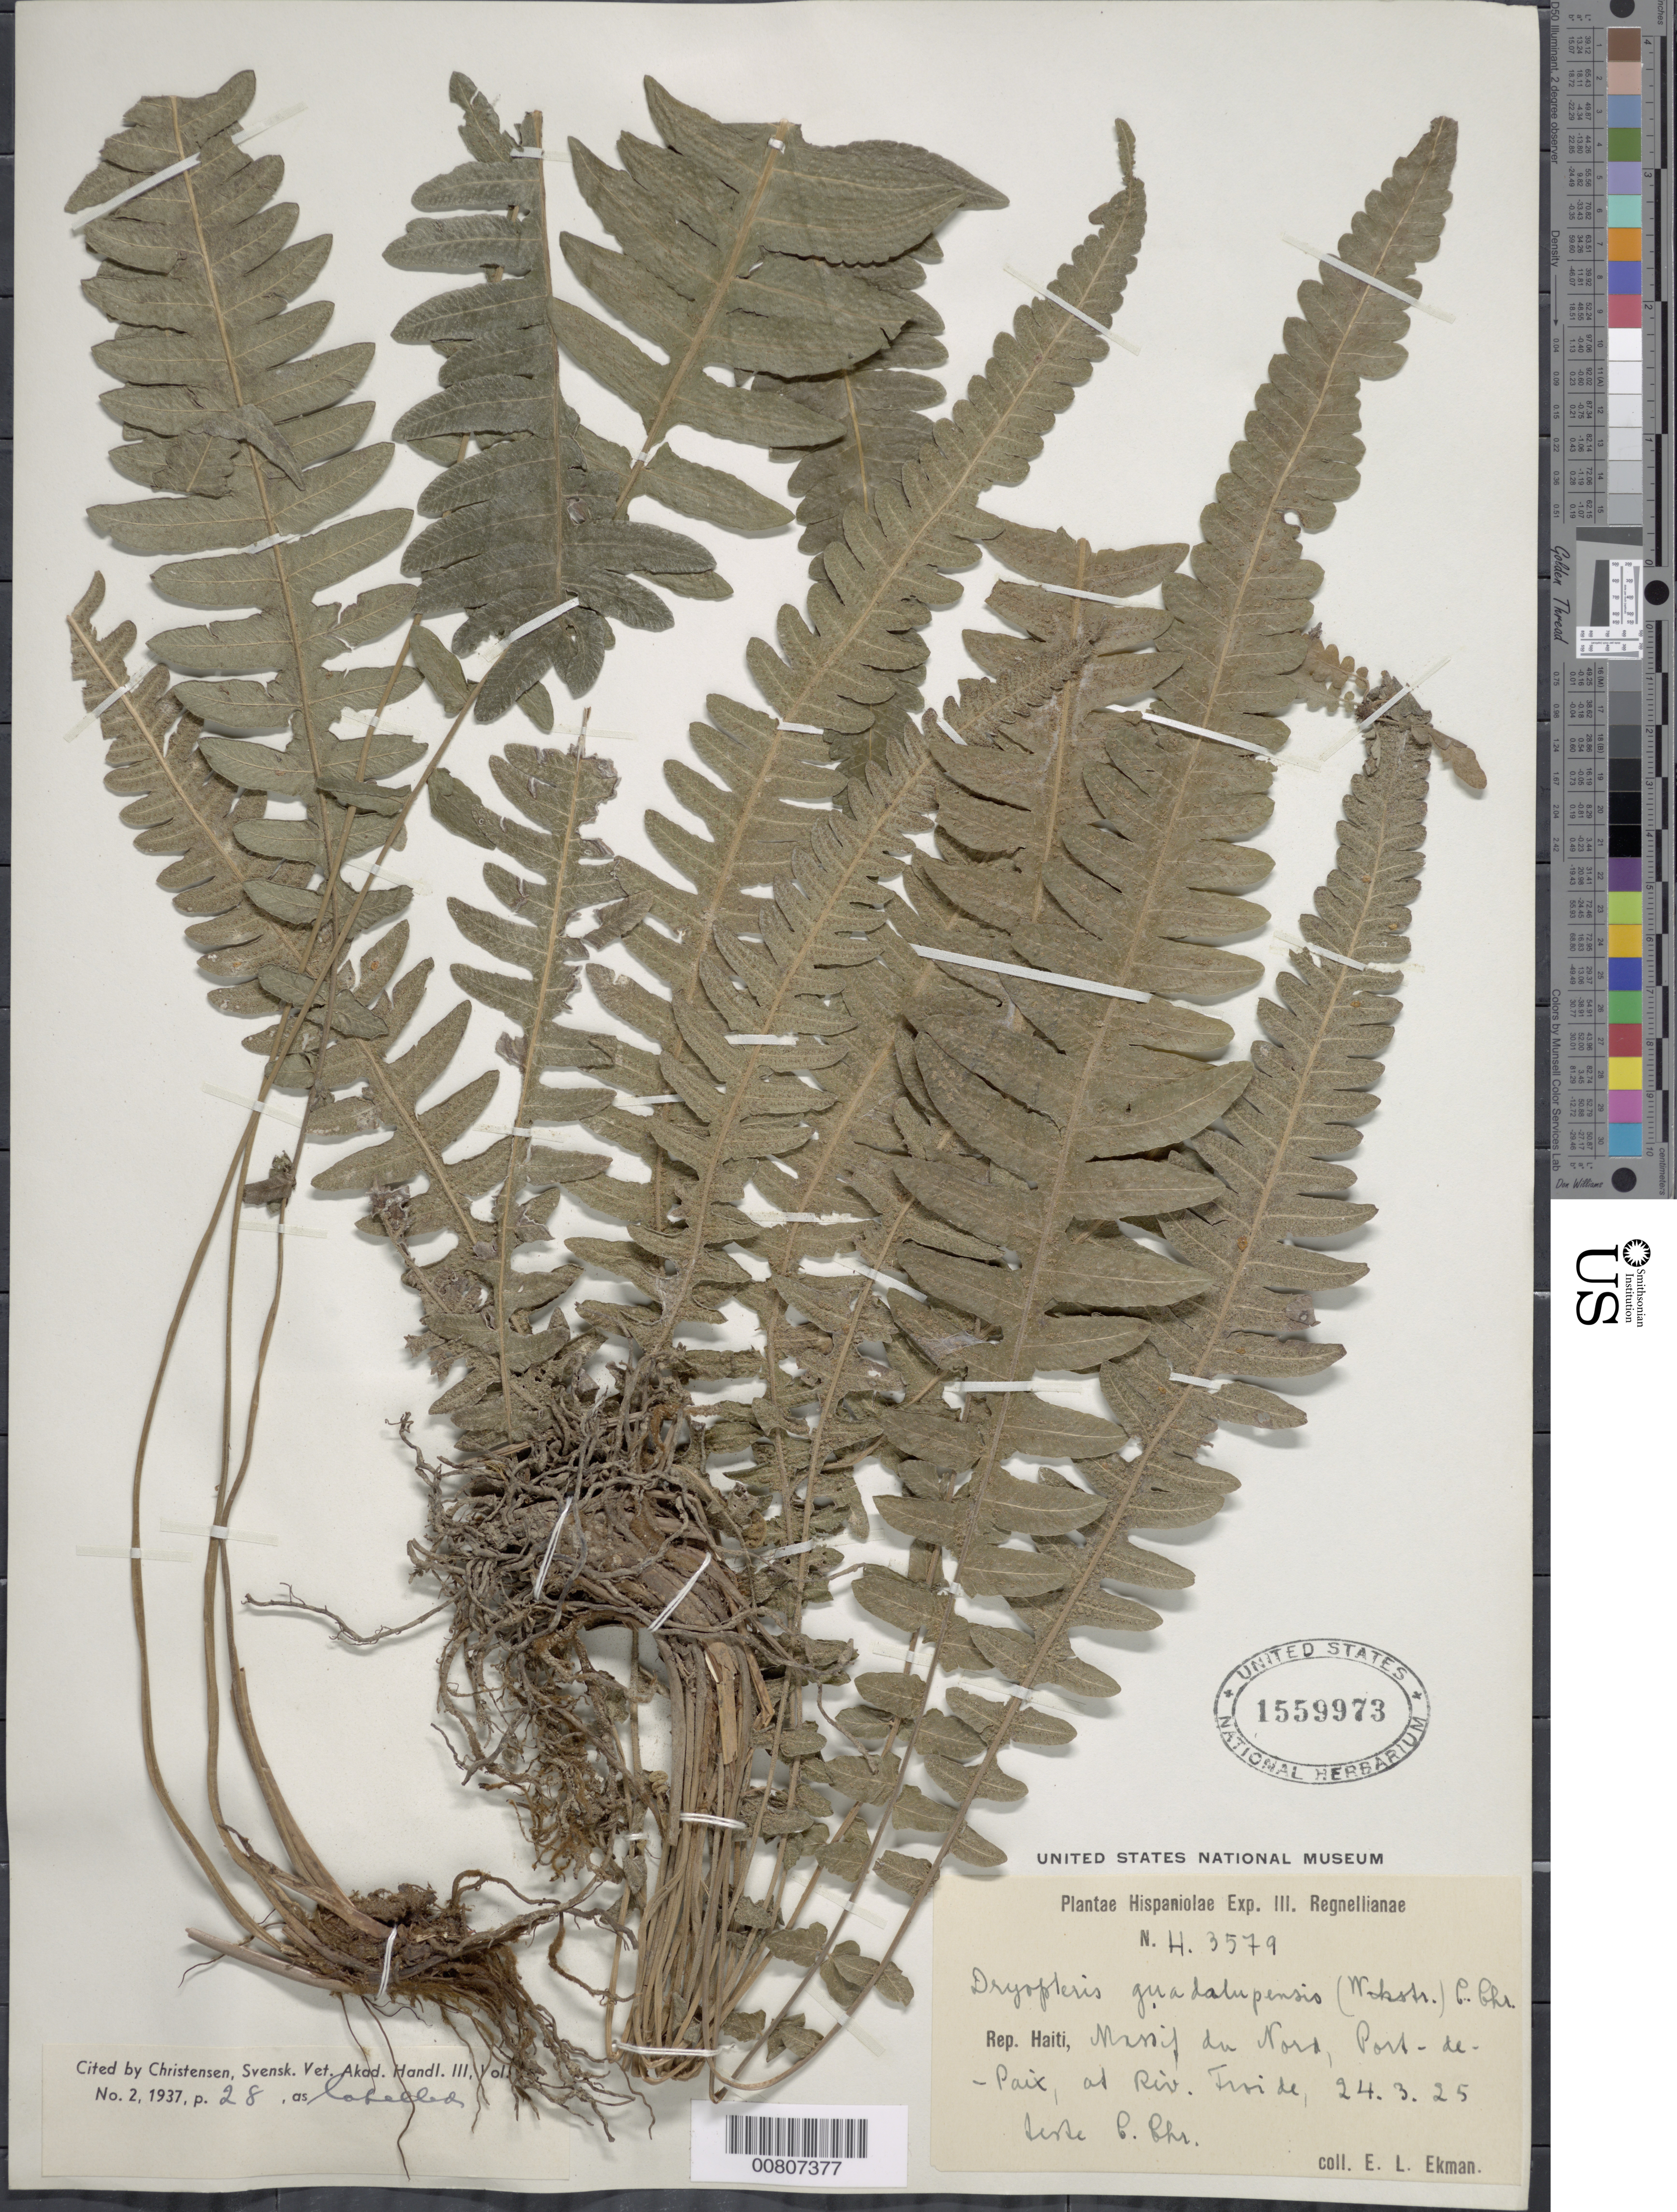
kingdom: Plantae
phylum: Tracheophyta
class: Polypodiopsida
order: Polypodiales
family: Thelypteridaceae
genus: Goniopteris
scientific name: Goniopteris guadelupensis (Wikstr.) comb. nov., ined 2015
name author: (Wikstr.)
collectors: E. L. Ekman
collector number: H 3579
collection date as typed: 24 Mar 1925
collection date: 1925-03-24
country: Haiti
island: Hispaniola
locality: Massif du Nord, Port de Paix, at Riv. Froid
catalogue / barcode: US 1559973